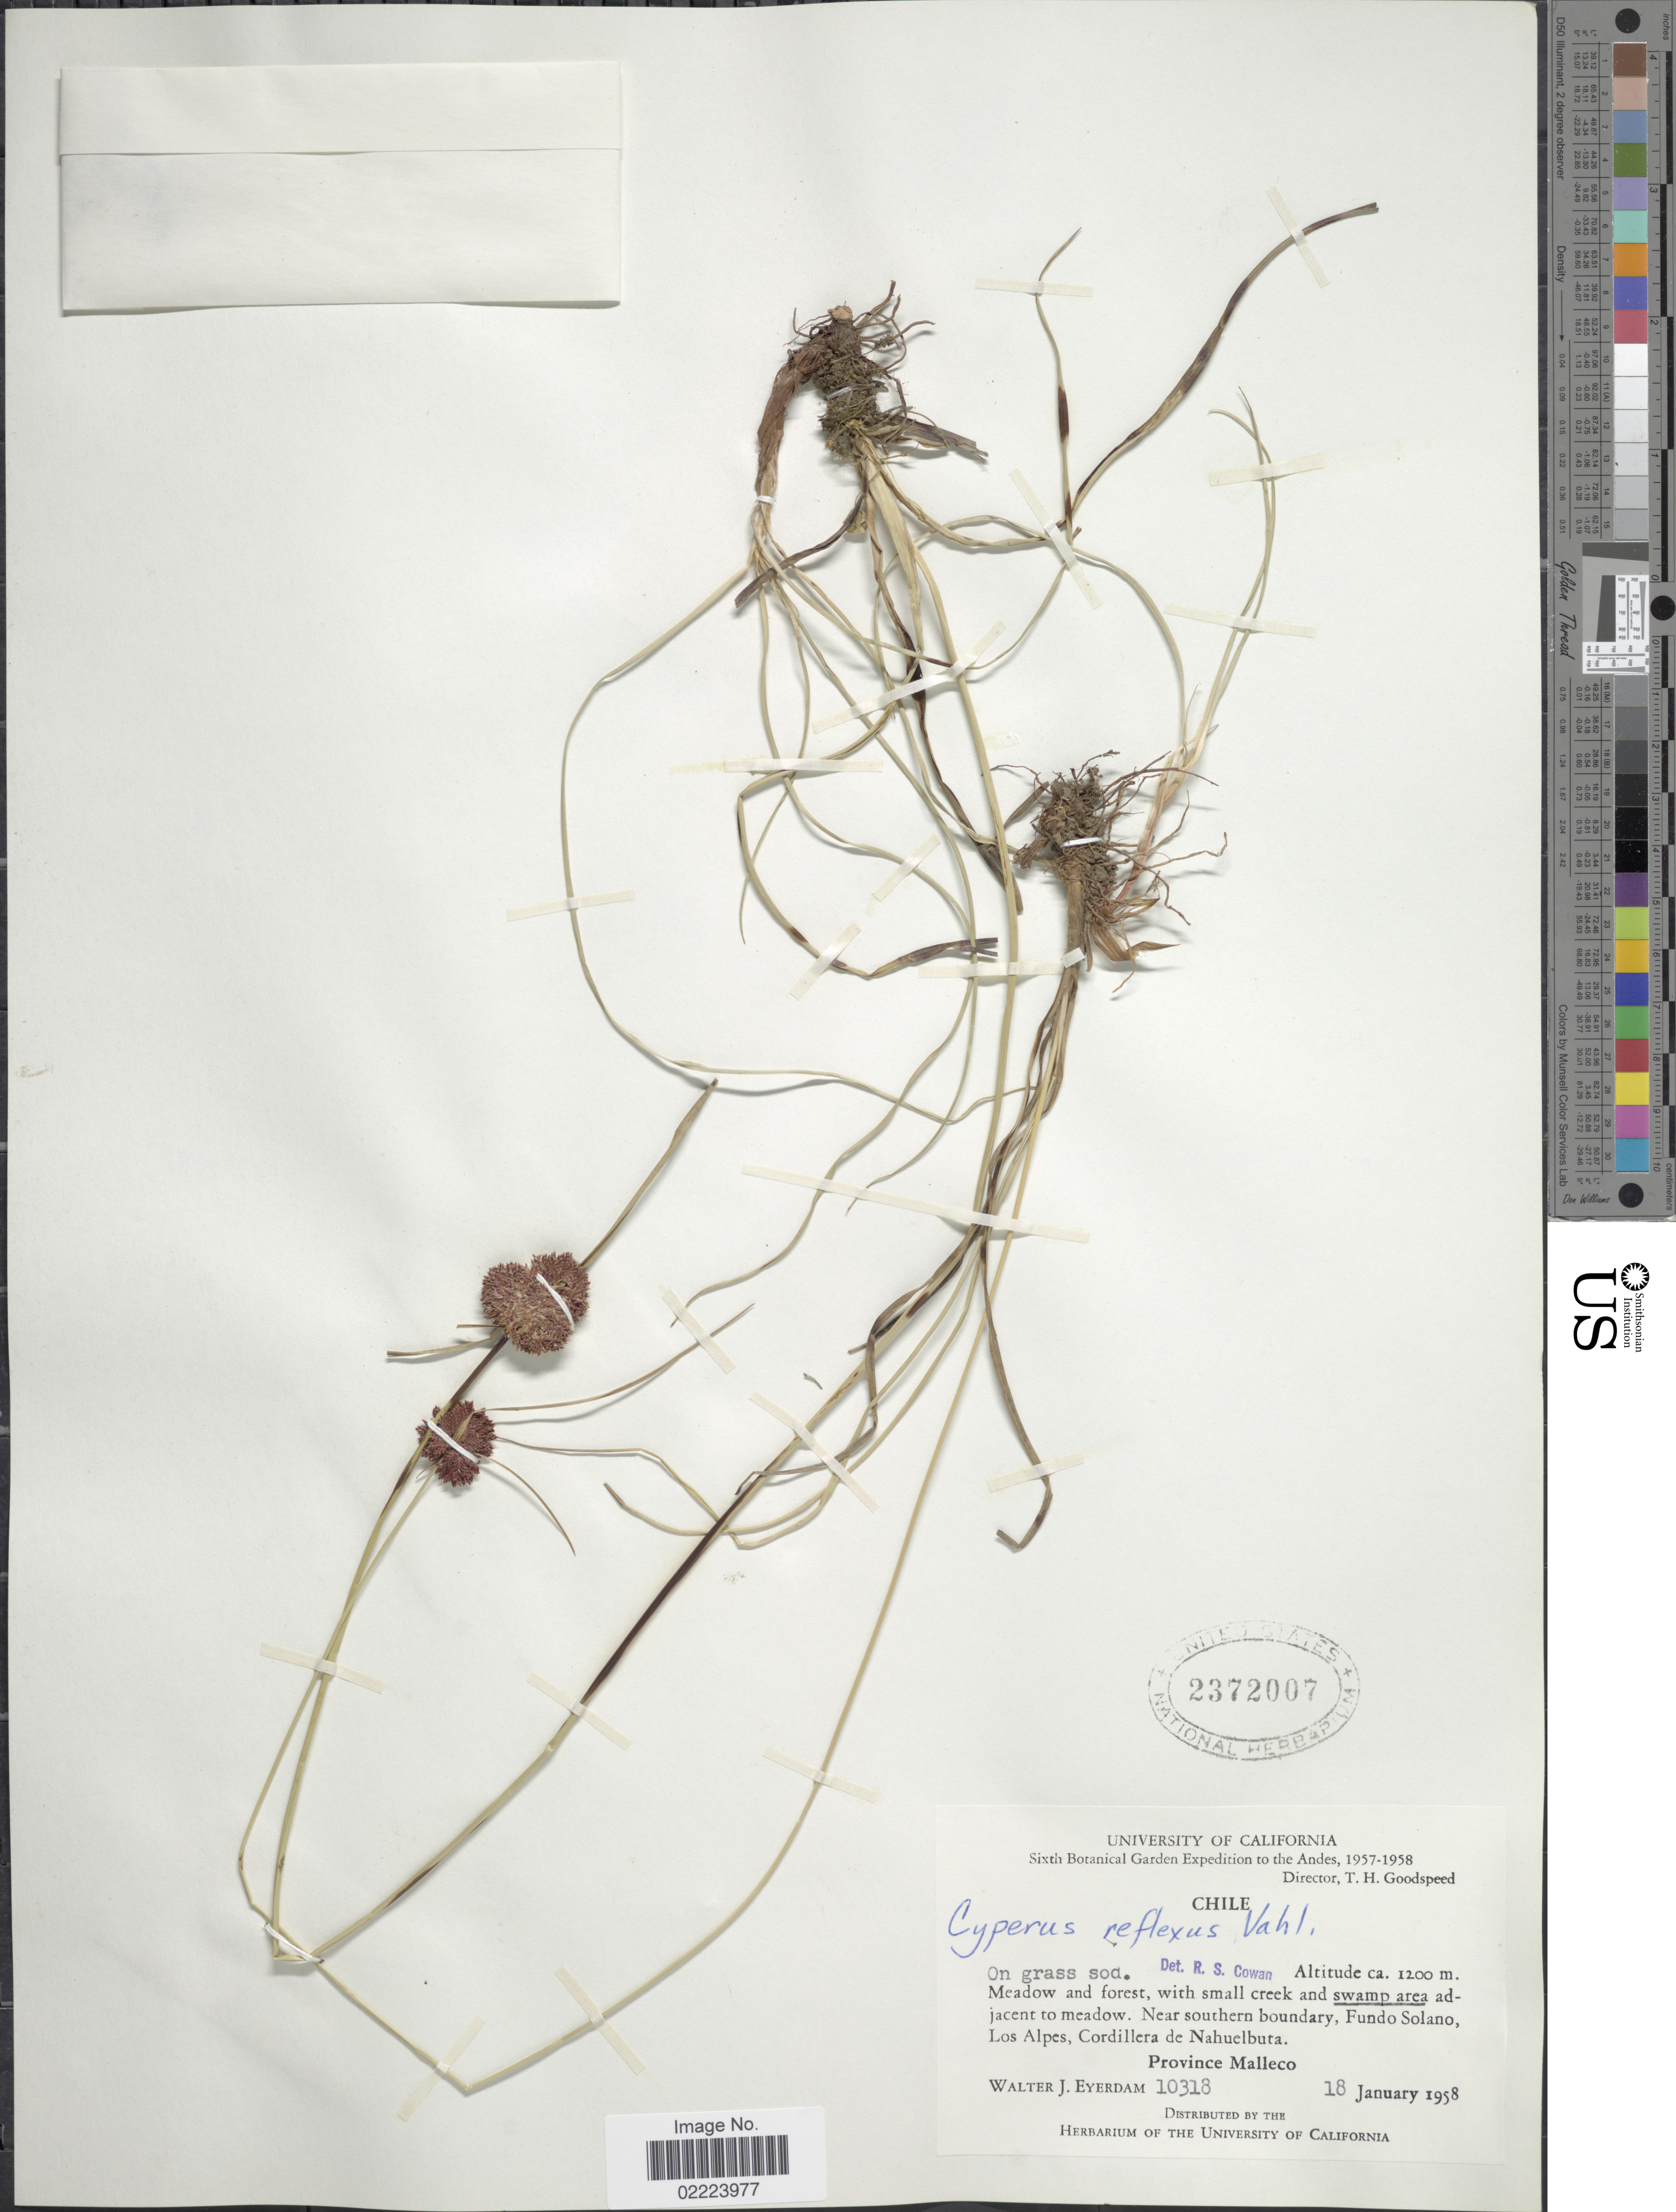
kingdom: Plantae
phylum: Tracheophyta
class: Liliopsida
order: Poales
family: Cyperaceae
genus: Cyperus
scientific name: Cyperus reflexus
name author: Vahl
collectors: W. J. Eyerdam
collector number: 10318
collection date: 1958-01-18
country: Chile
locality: Near southern boundary, Fundo Solano, Los Alpes, Cordillera de Nahuelbuta, Province Malleco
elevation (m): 1200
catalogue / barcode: US 2372007